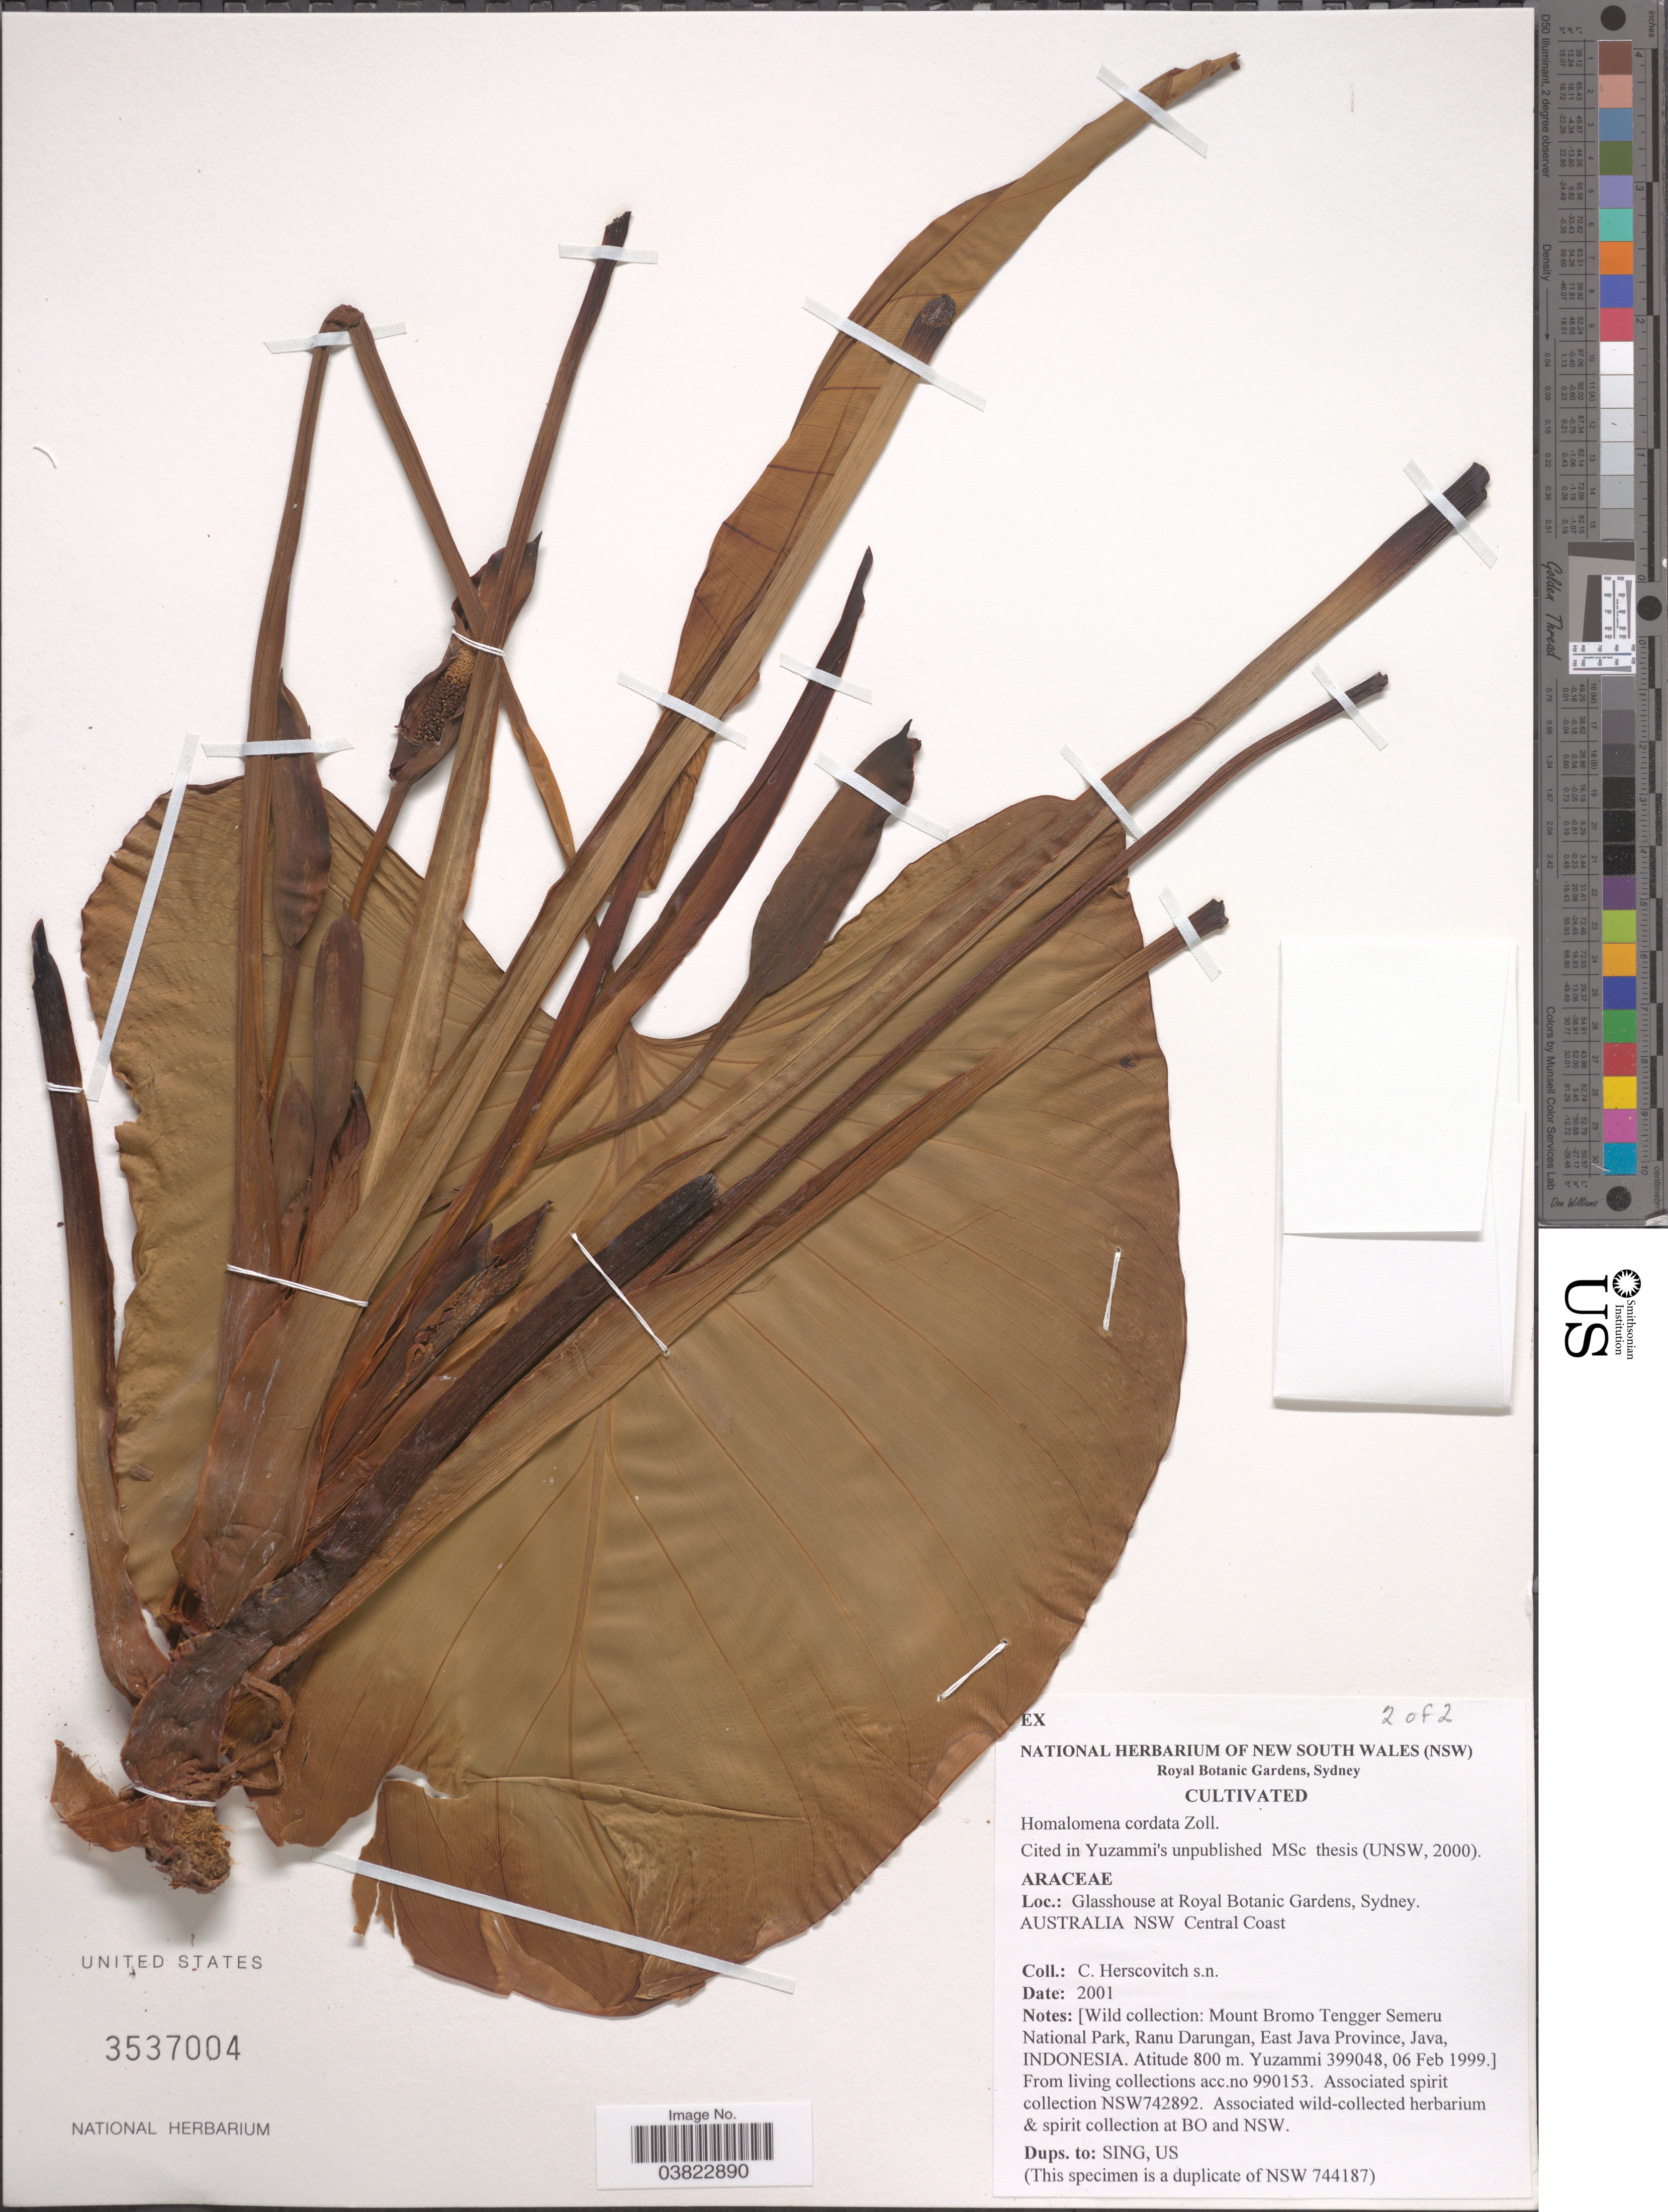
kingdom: Plantae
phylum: Tracheophyta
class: Liliopsida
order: Alismatales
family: Araceae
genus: Homalomena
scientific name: Homalomena cordata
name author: Schott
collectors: C. Herscovitch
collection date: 2001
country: Australia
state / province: New South Wales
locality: Glasshouse at Royal Botanic Gardens, Sydney. Central Coast.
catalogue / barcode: US 3537004